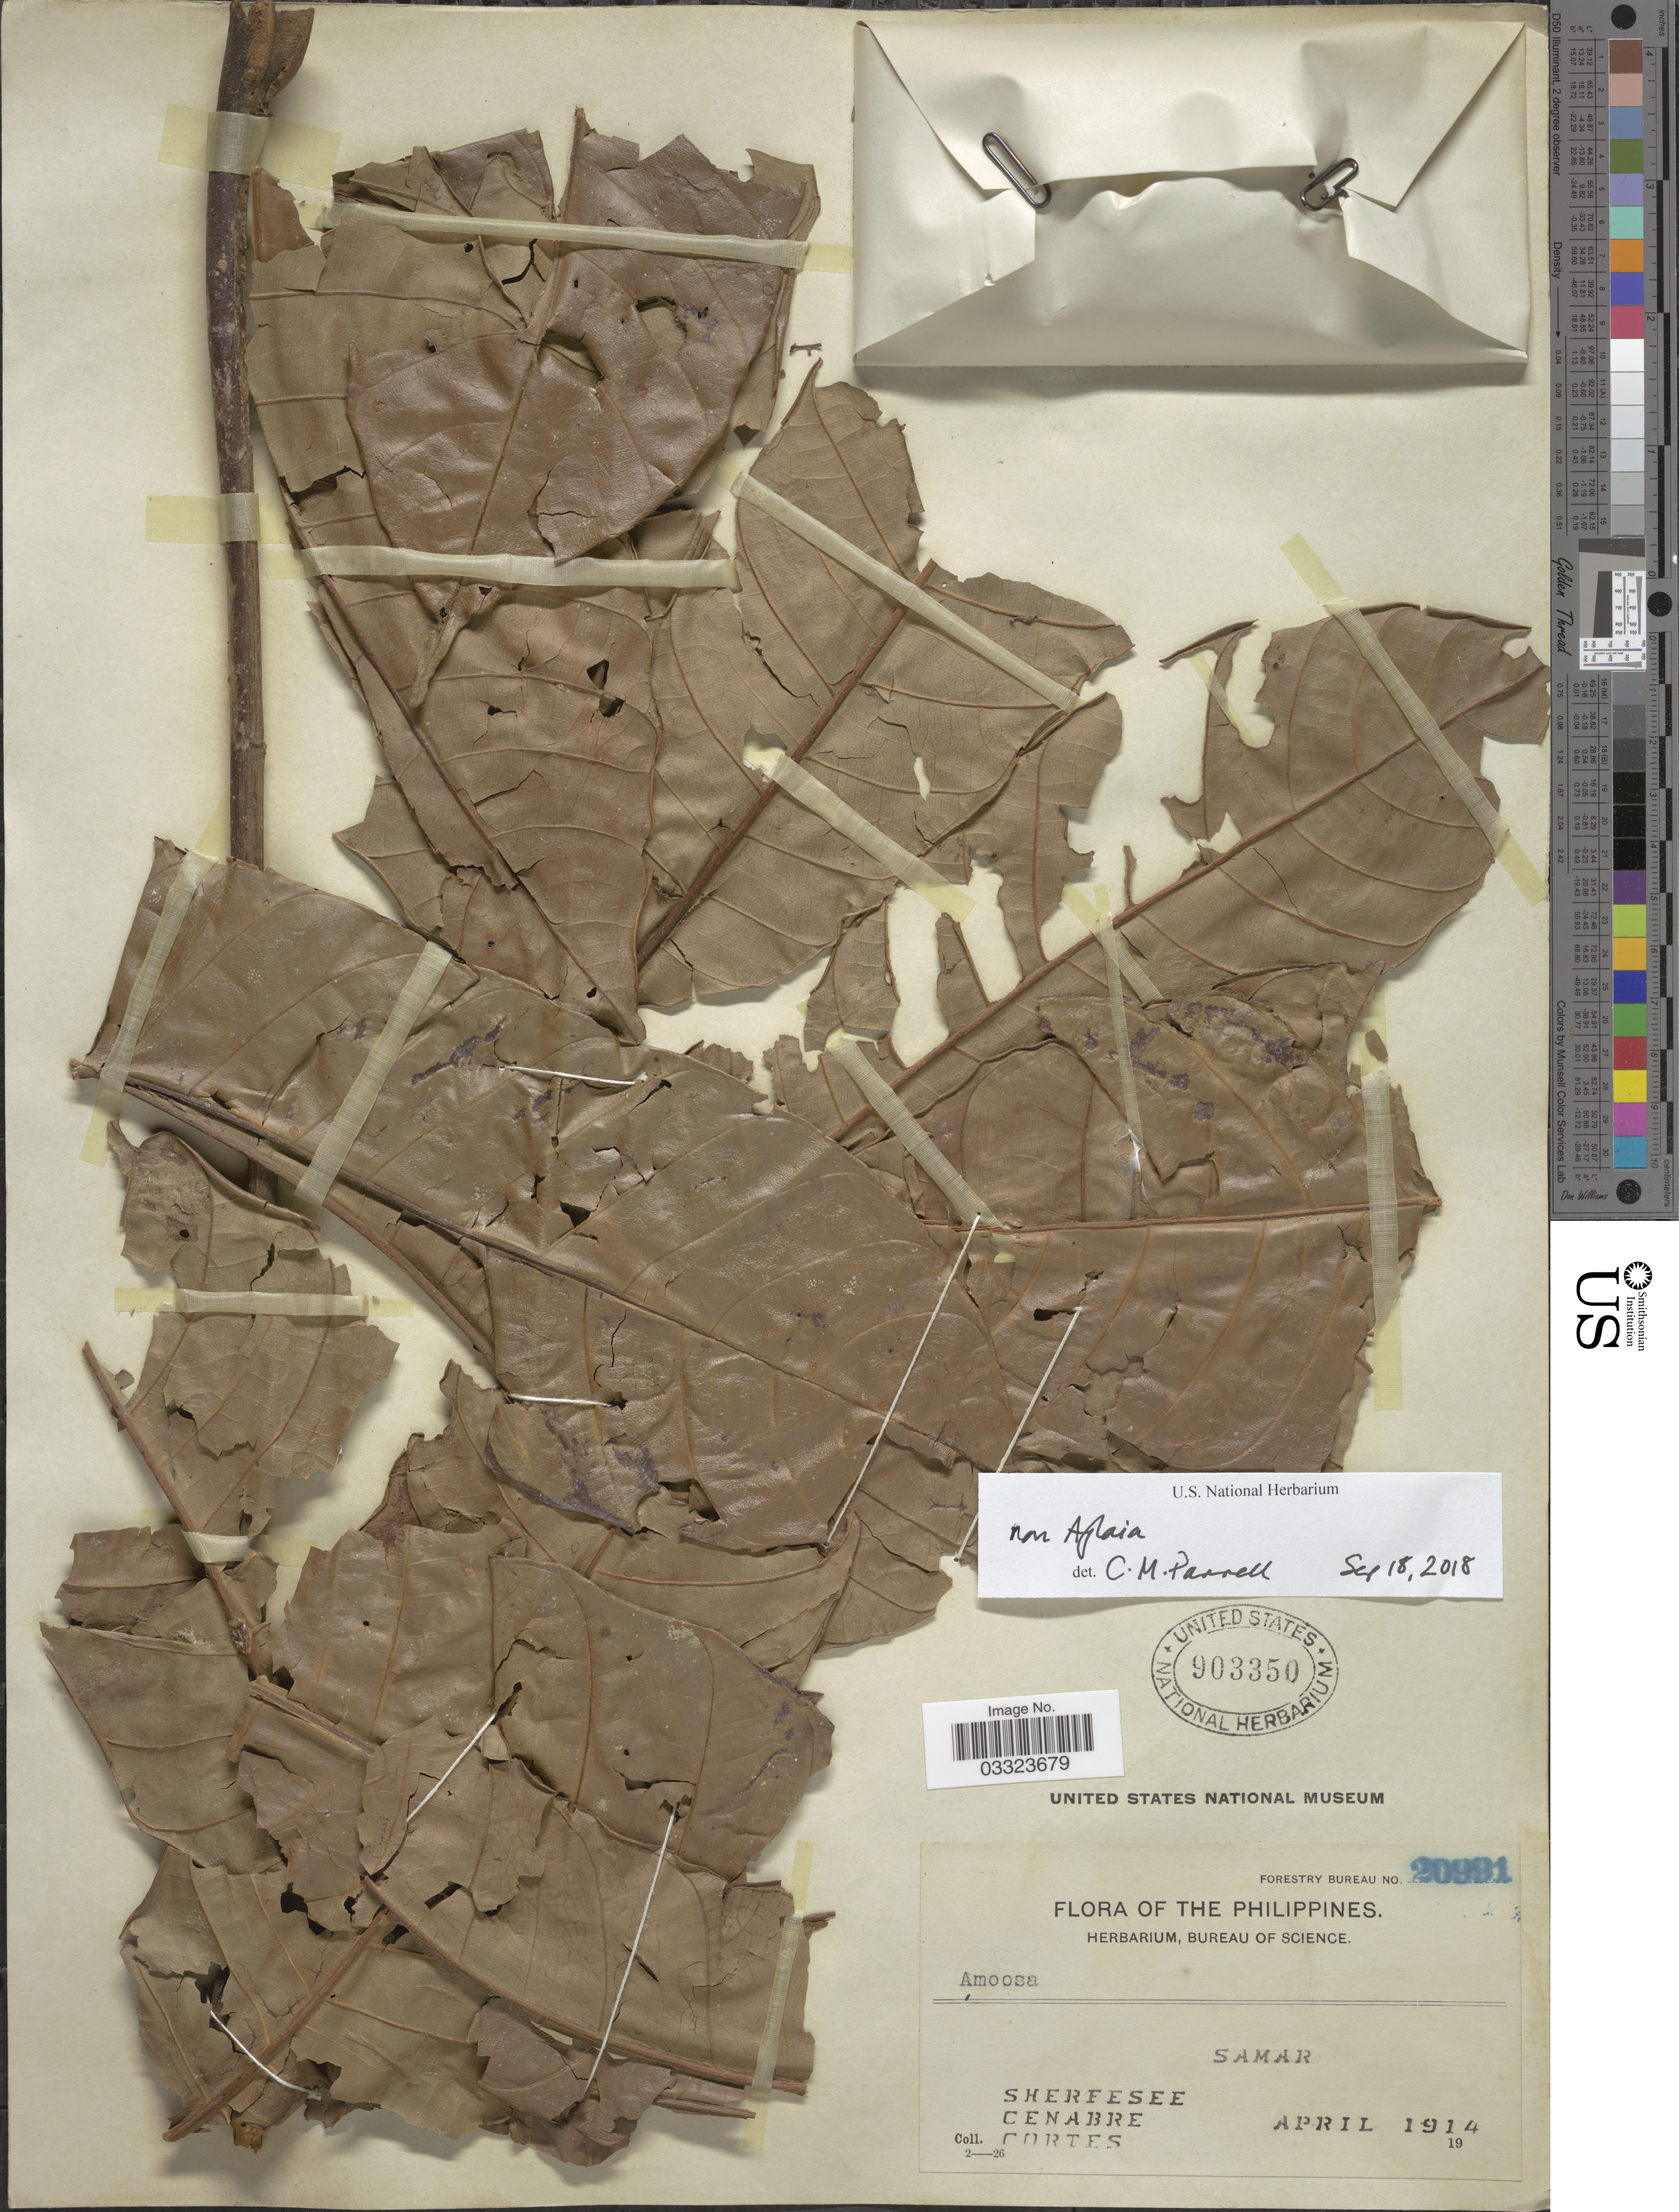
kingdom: Plantae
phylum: Tracheophyta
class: Magnoliopsida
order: Sapindales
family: Meliaceae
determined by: Pannell, C. M.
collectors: -. Sherfesee, -. Cenabre & -. Cortes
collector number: Forestry Bureau 20991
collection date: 1914-04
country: Philippines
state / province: Eastern Visayas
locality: Samar.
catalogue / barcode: US 903350